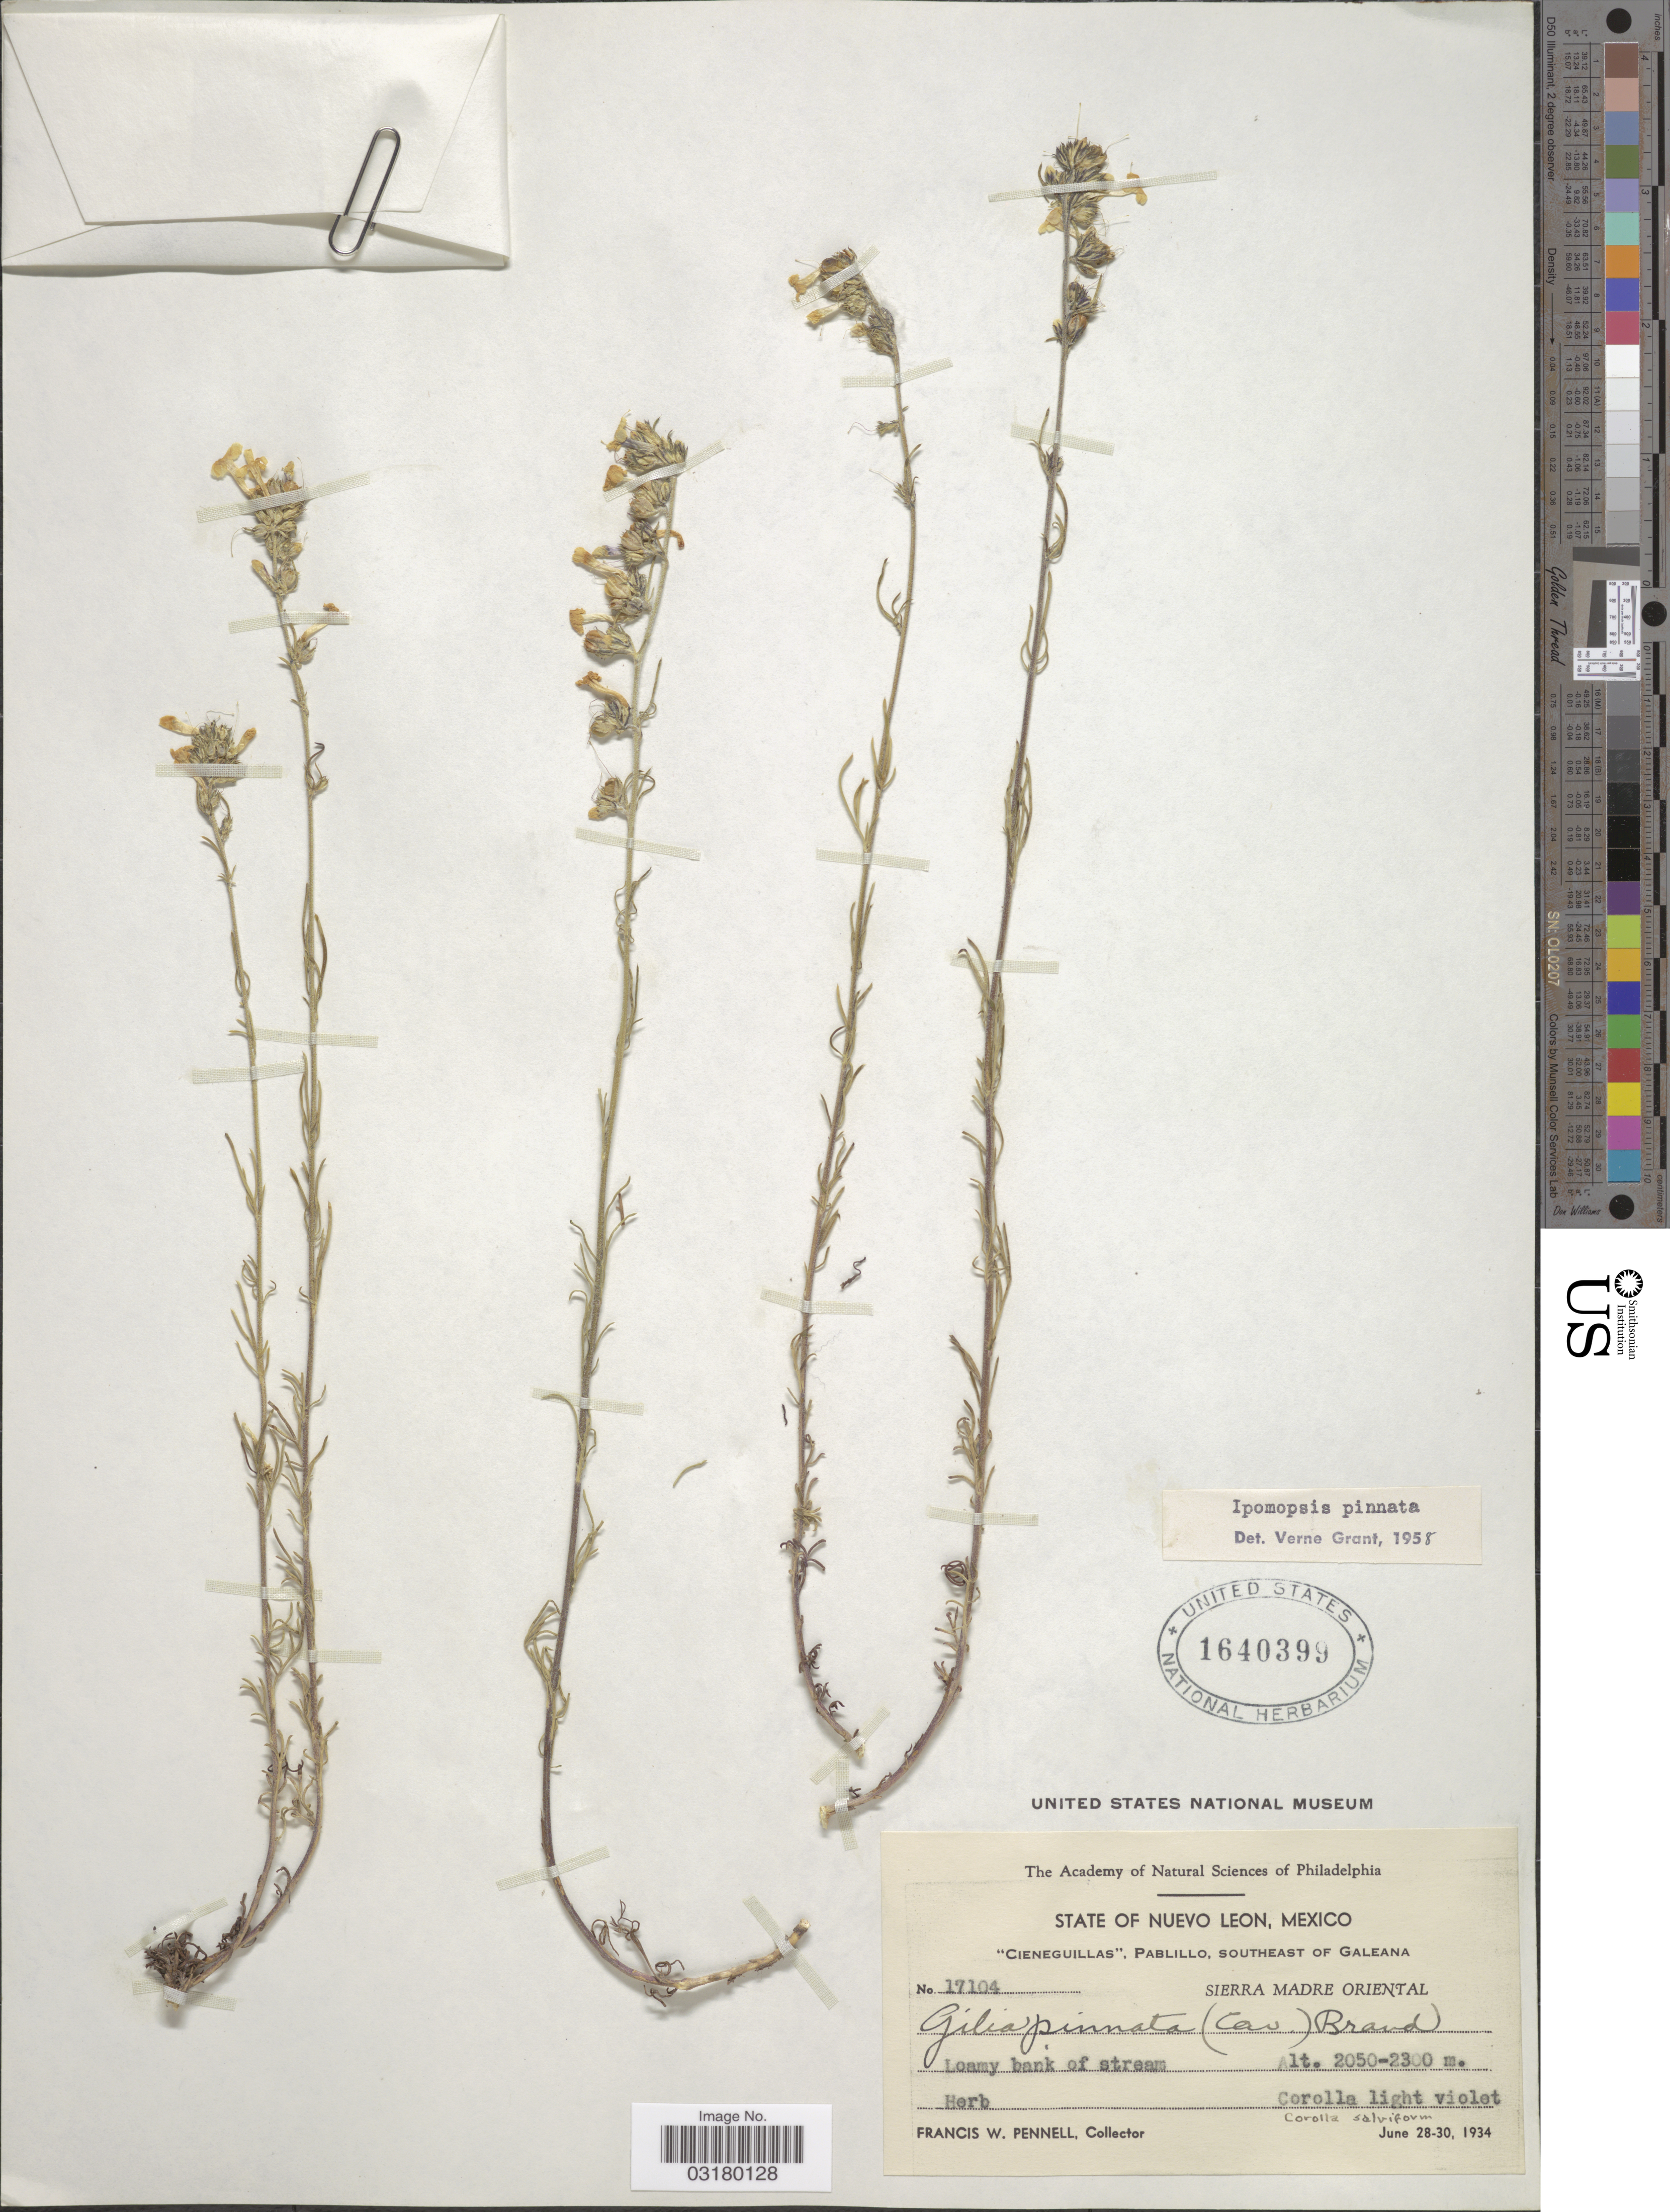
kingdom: Plantae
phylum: Tracheophyta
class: Magnoliopsida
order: Ericales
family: Polemoniaceae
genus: Ipomopsis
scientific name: Ipomopsis pinnata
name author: (Cav.) V.E. Grant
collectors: F. W. Pennell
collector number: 17104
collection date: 1934-06-28/1934-06-30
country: Mexico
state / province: Nuevo León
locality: State of Nuevo Leon. "Cieneguillas", Pablillo, Southeast of Galeana. Sierra Madre Oriental.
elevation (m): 2050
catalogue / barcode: US 1640399